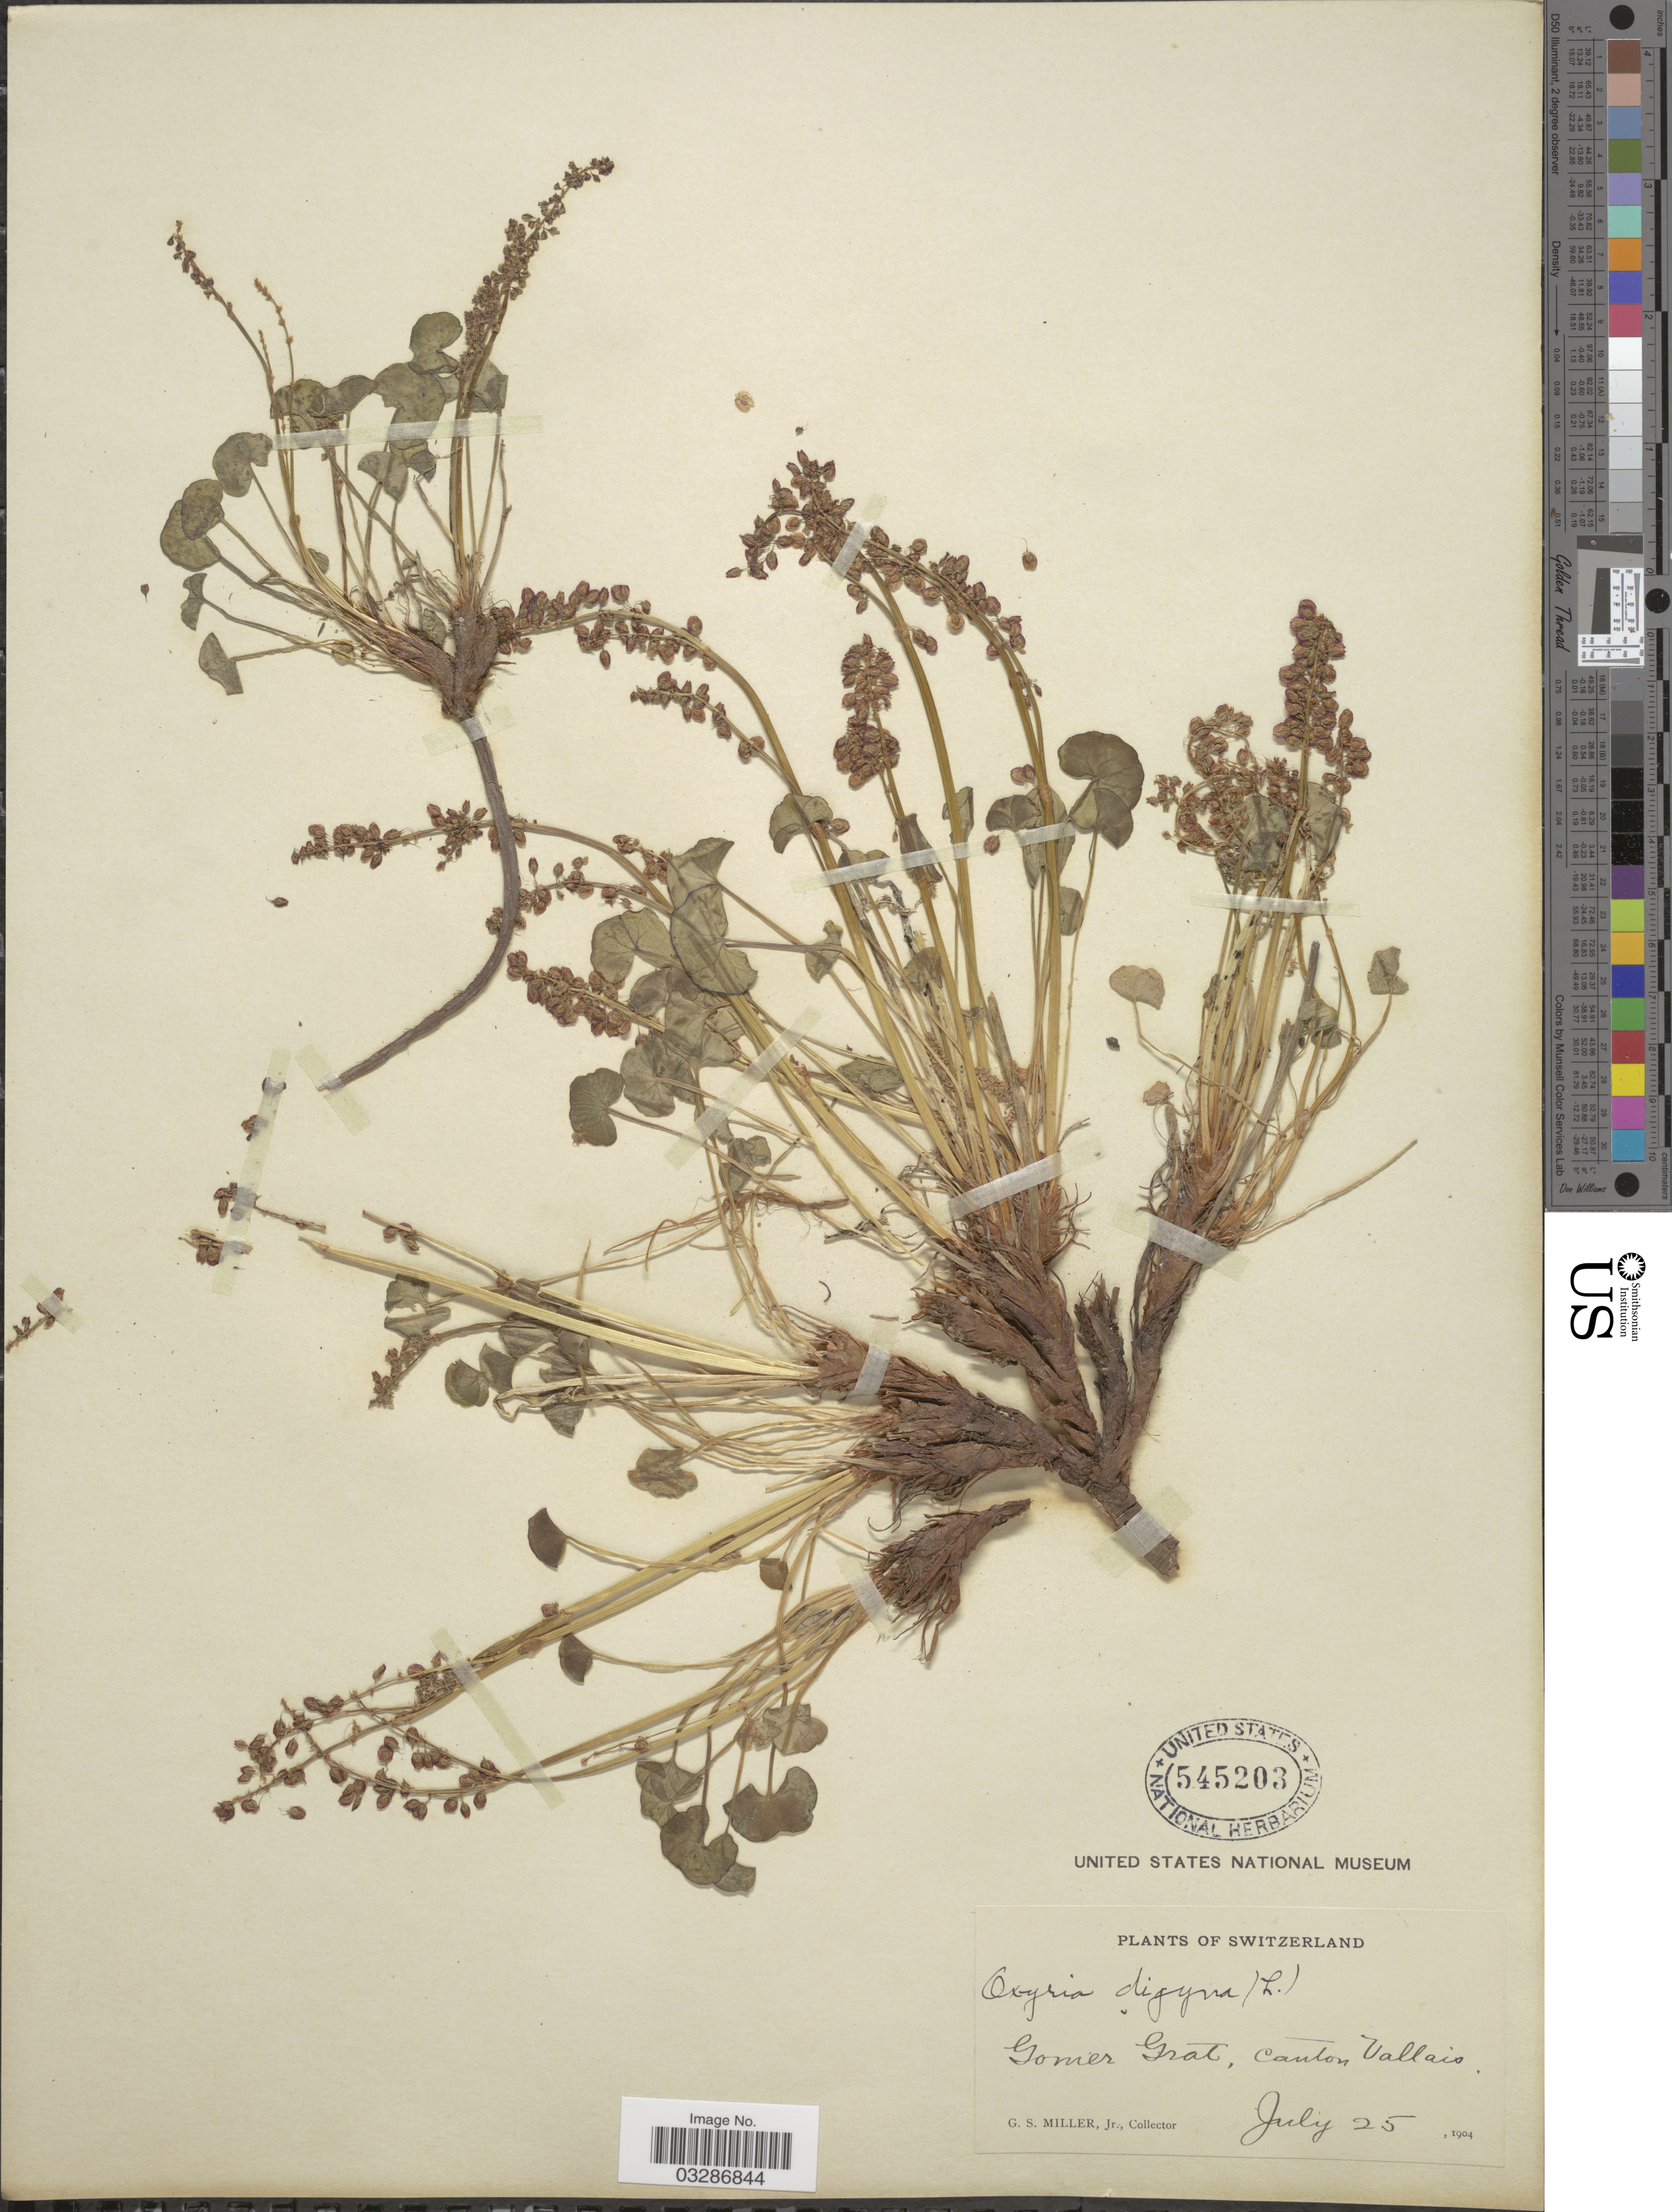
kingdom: Plantae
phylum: Tracheophyta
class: Magnoliopsida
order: Caryophyllales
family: Polygonaceae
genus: Oxyria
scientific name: Oxyria digyna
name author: (L.) Hill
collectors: G. S. Miller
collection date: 1904-07-25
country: Switzerland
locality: Gomer Grat, canton Vallais.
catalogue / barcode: US 545203